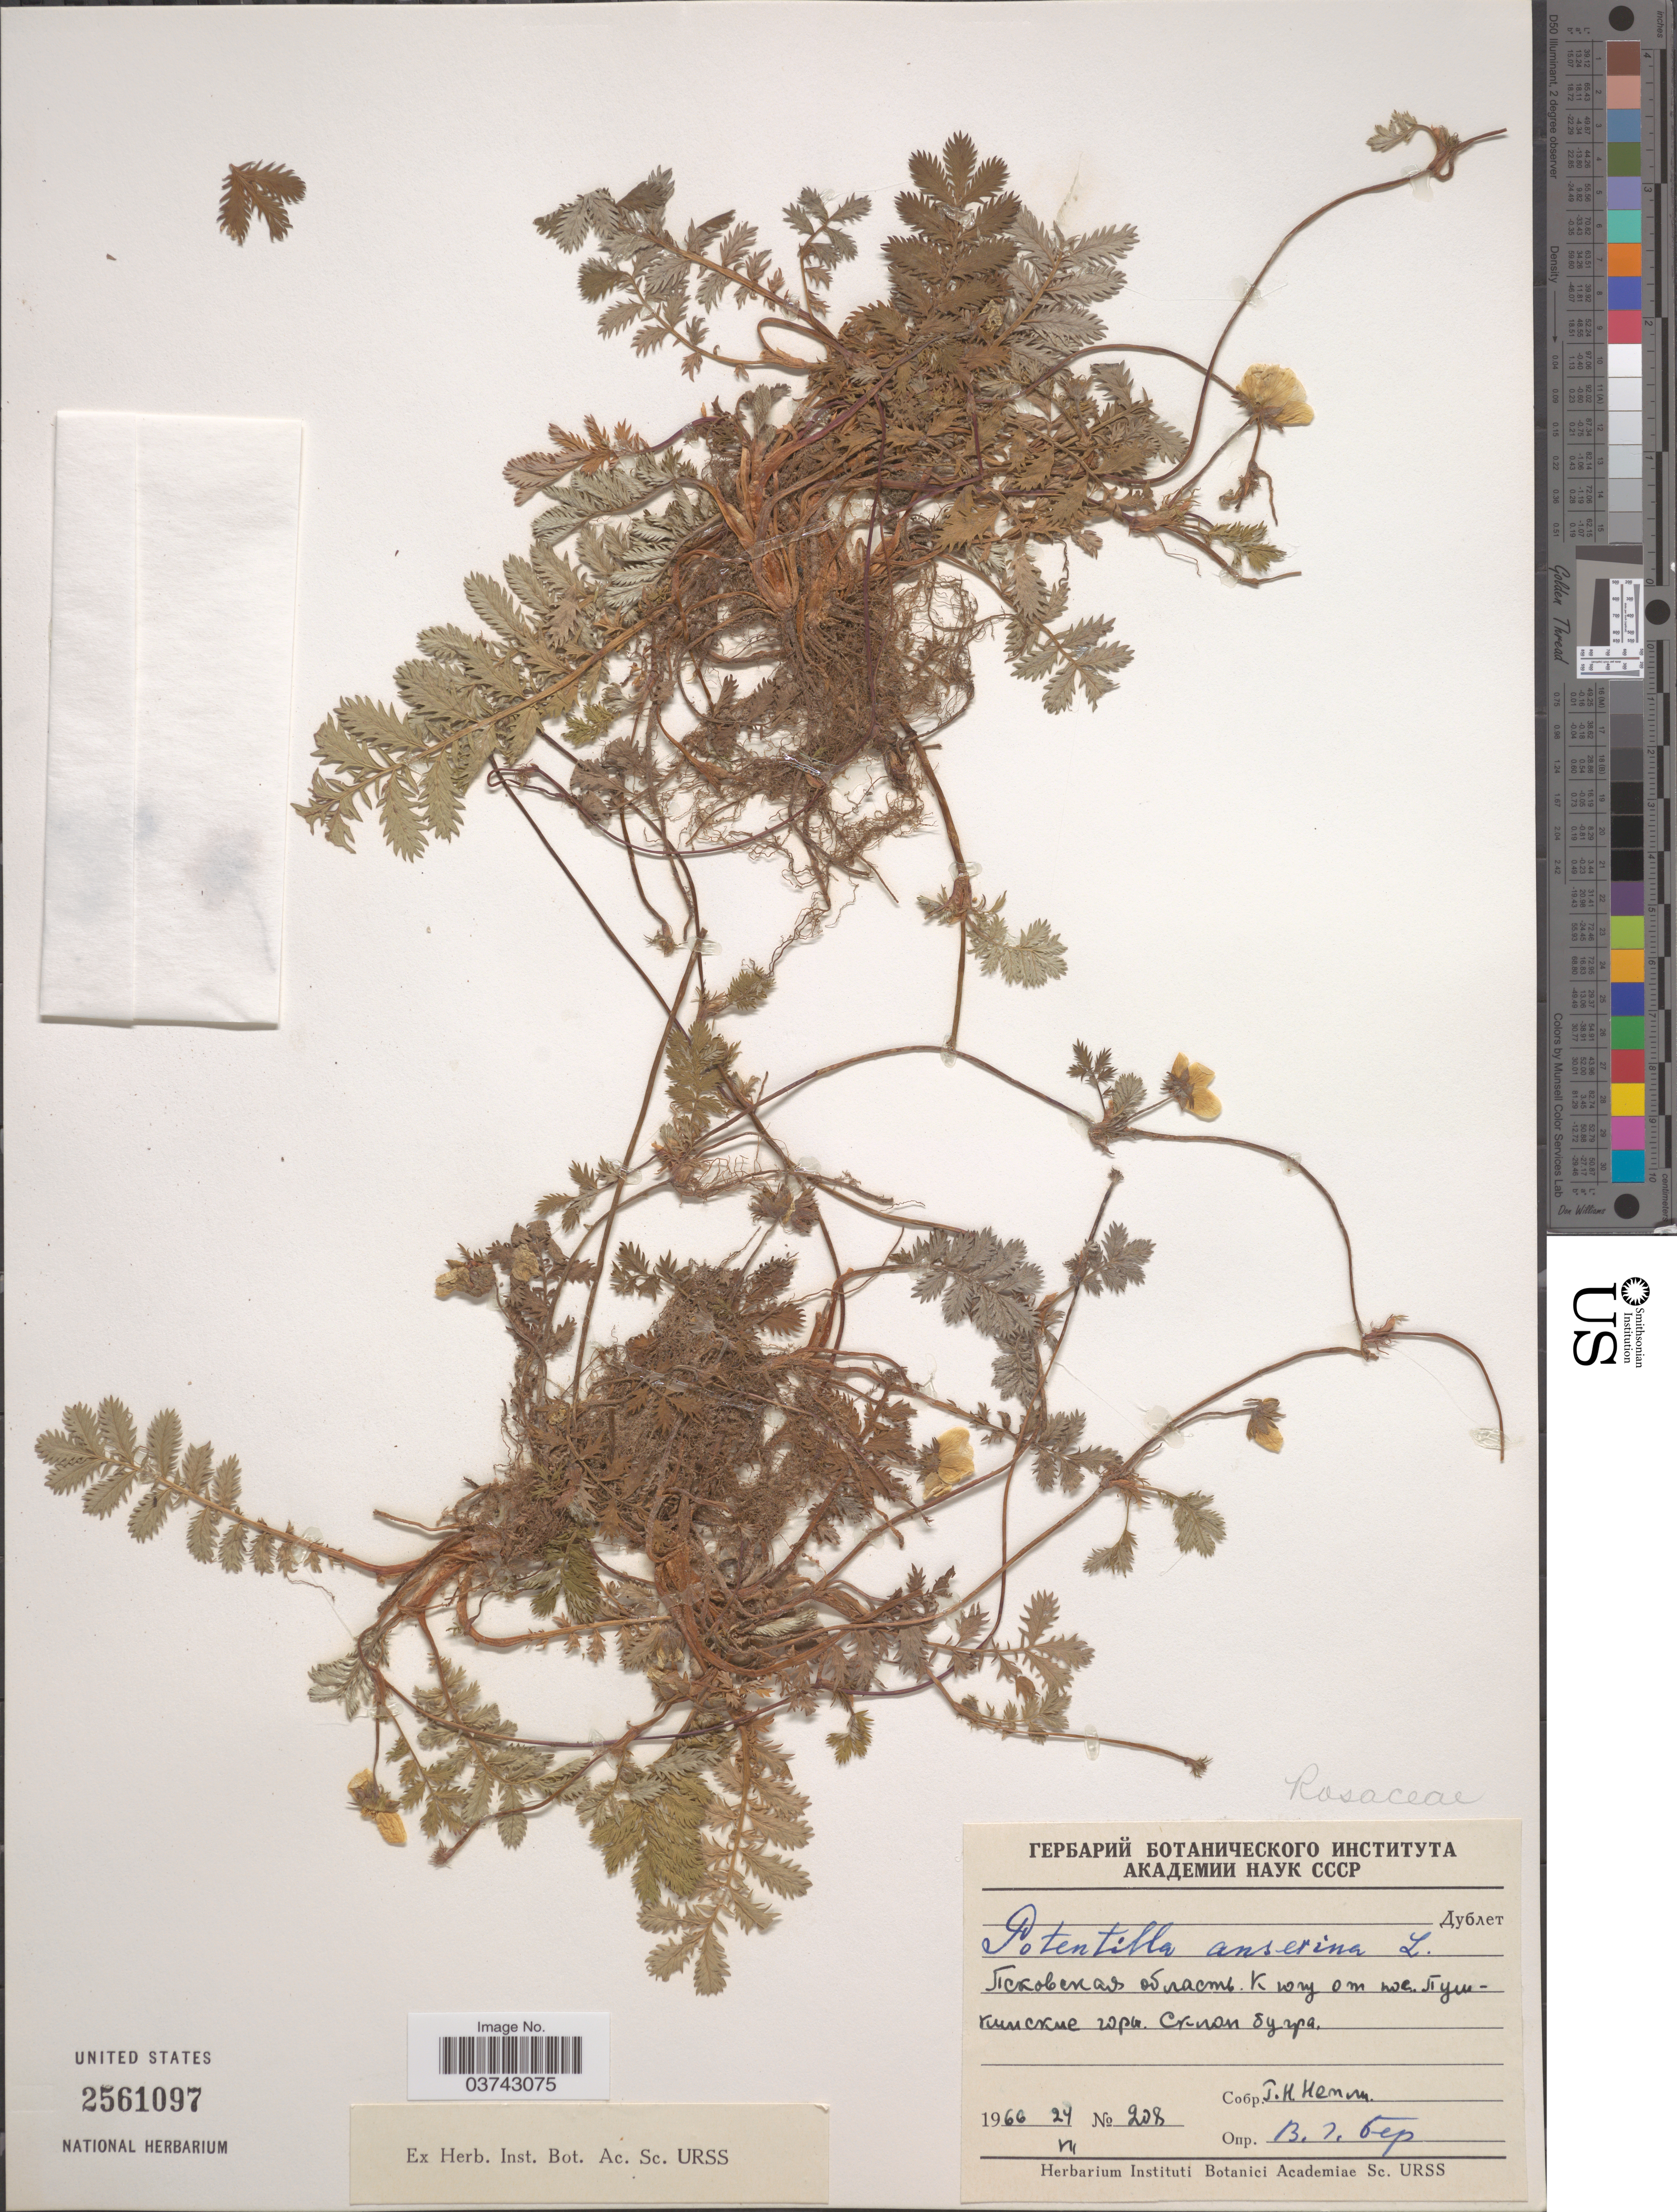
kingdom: Plantae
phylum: Tracheophyta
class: Magnoliopsida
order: Rosales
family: Rosaceae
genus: Argentina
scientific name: Argentina anserina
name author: (L.) Rydb.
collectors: G. Nepli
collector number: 208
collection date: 1966-07-24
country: Russian Federation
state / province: Pskov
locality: S of village Pushkinskie Gory.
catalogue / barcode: US 2561097